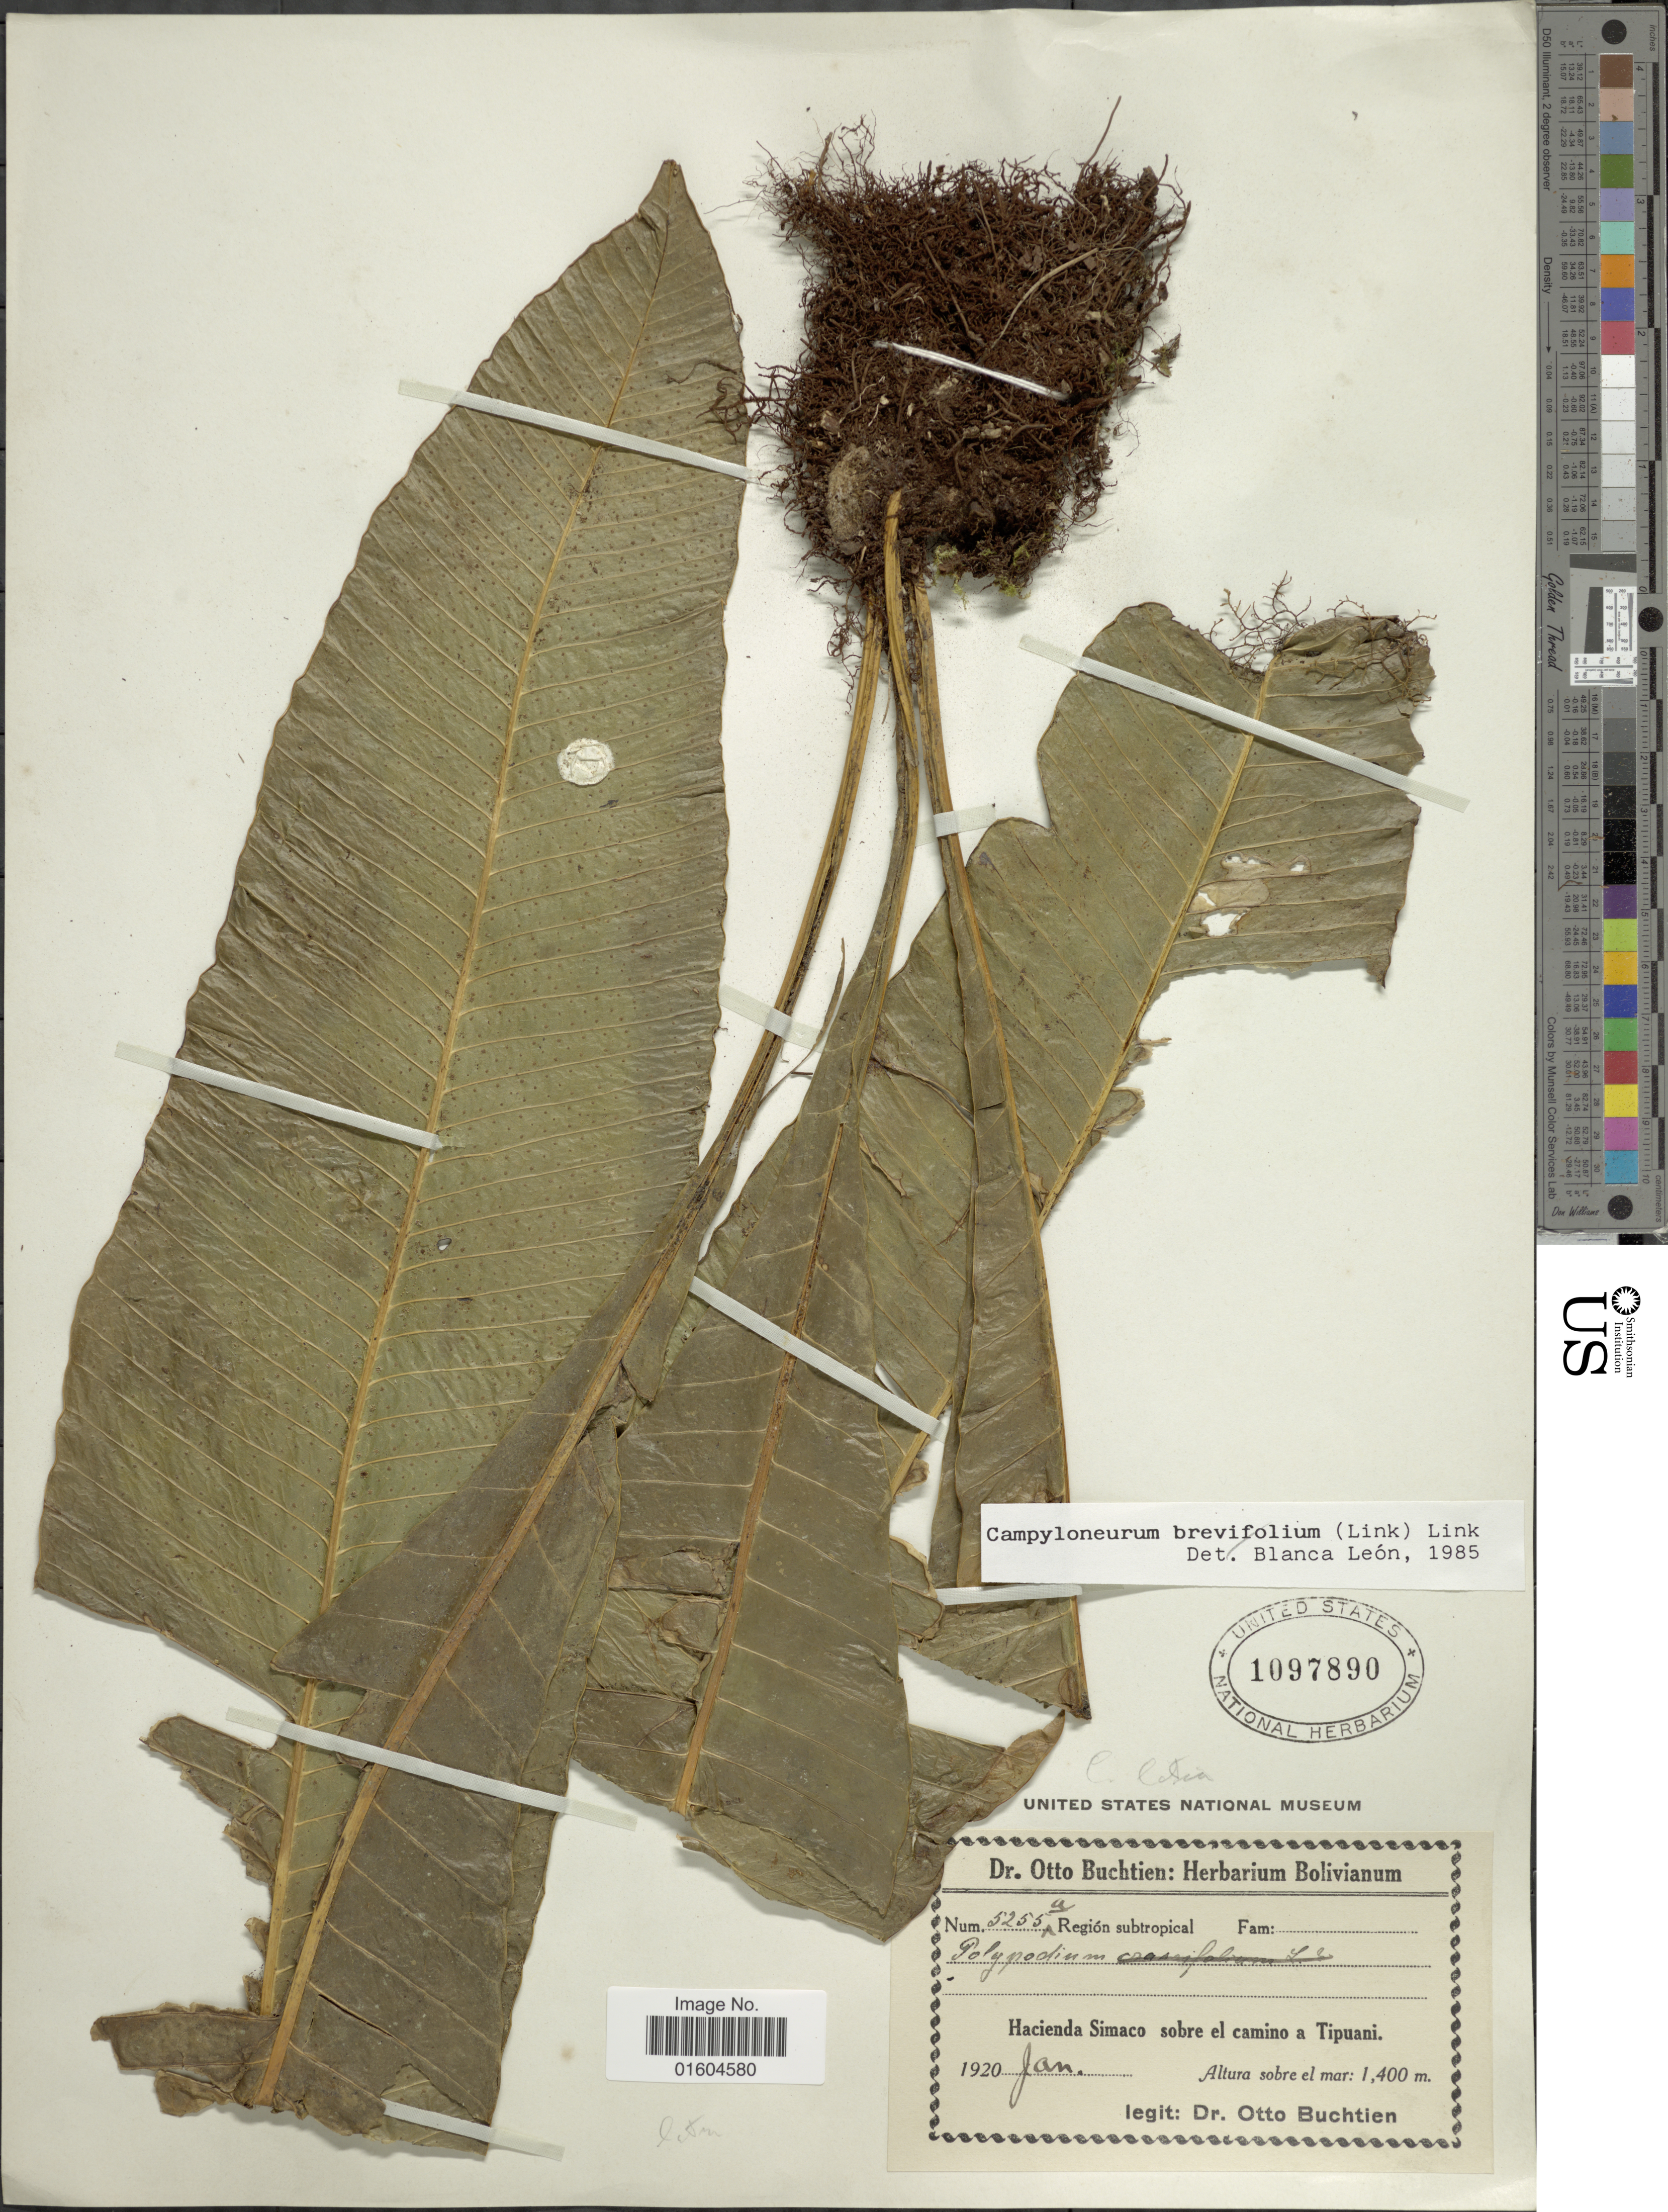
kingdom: Plantae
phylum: Tracheophyta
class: Polypodiopsida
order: Polypodiales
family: Polypodiaceae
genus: Campyloneurum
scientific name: Campyloneurum nitidissimum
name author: (Mett.) Ching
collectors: O. Buchtien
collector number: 5255a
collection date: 1920-01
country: Bolivia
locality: Bolivianum, Region subtropical. Hacienda Simaco sobre el camino a Tipuani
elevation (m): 1400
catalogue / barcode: US 1097890